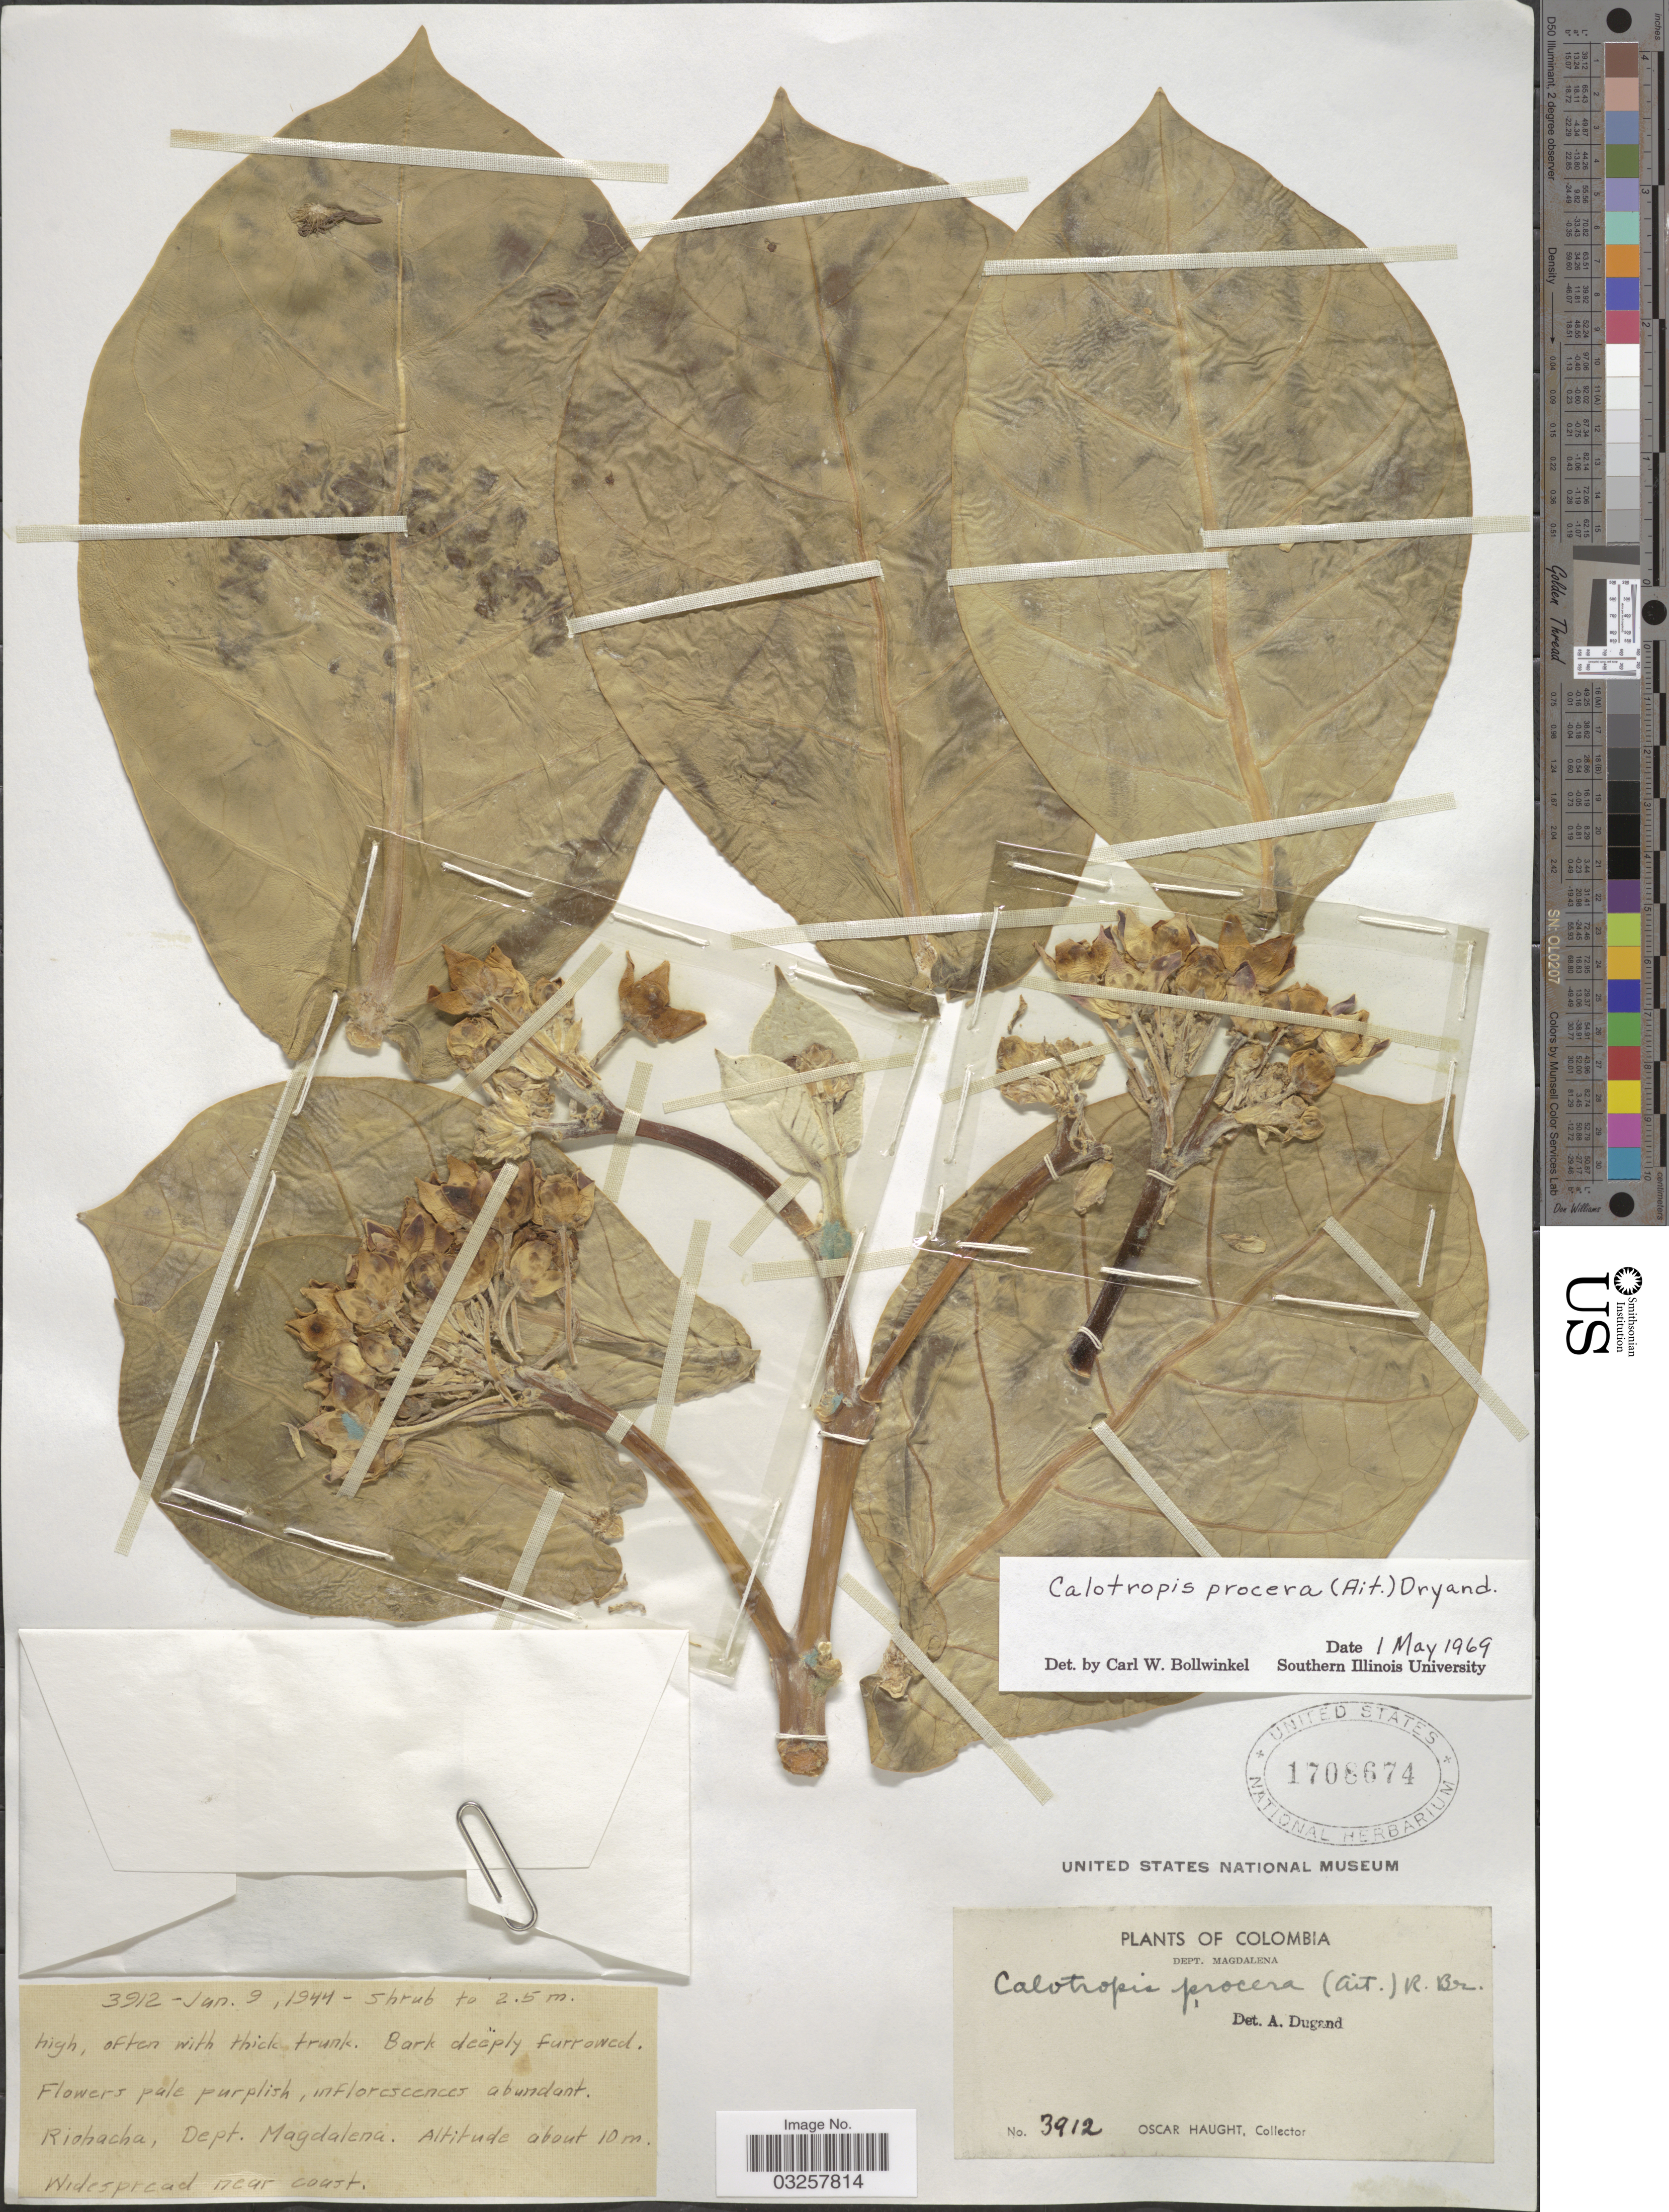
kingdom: Plantae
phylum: Tracheophyta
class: Magnoliopsida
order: Gentianales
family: Apocynaceae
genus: Calotropis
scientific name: Calotropis procera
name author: (Aiton) W.T. Aiton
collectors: O. Haught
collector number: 3912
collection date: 1944-01-09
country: Colombia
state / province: Magdalena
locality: Dept. Magdalena. Riohacha.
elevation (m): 10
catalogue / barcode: US 1708674